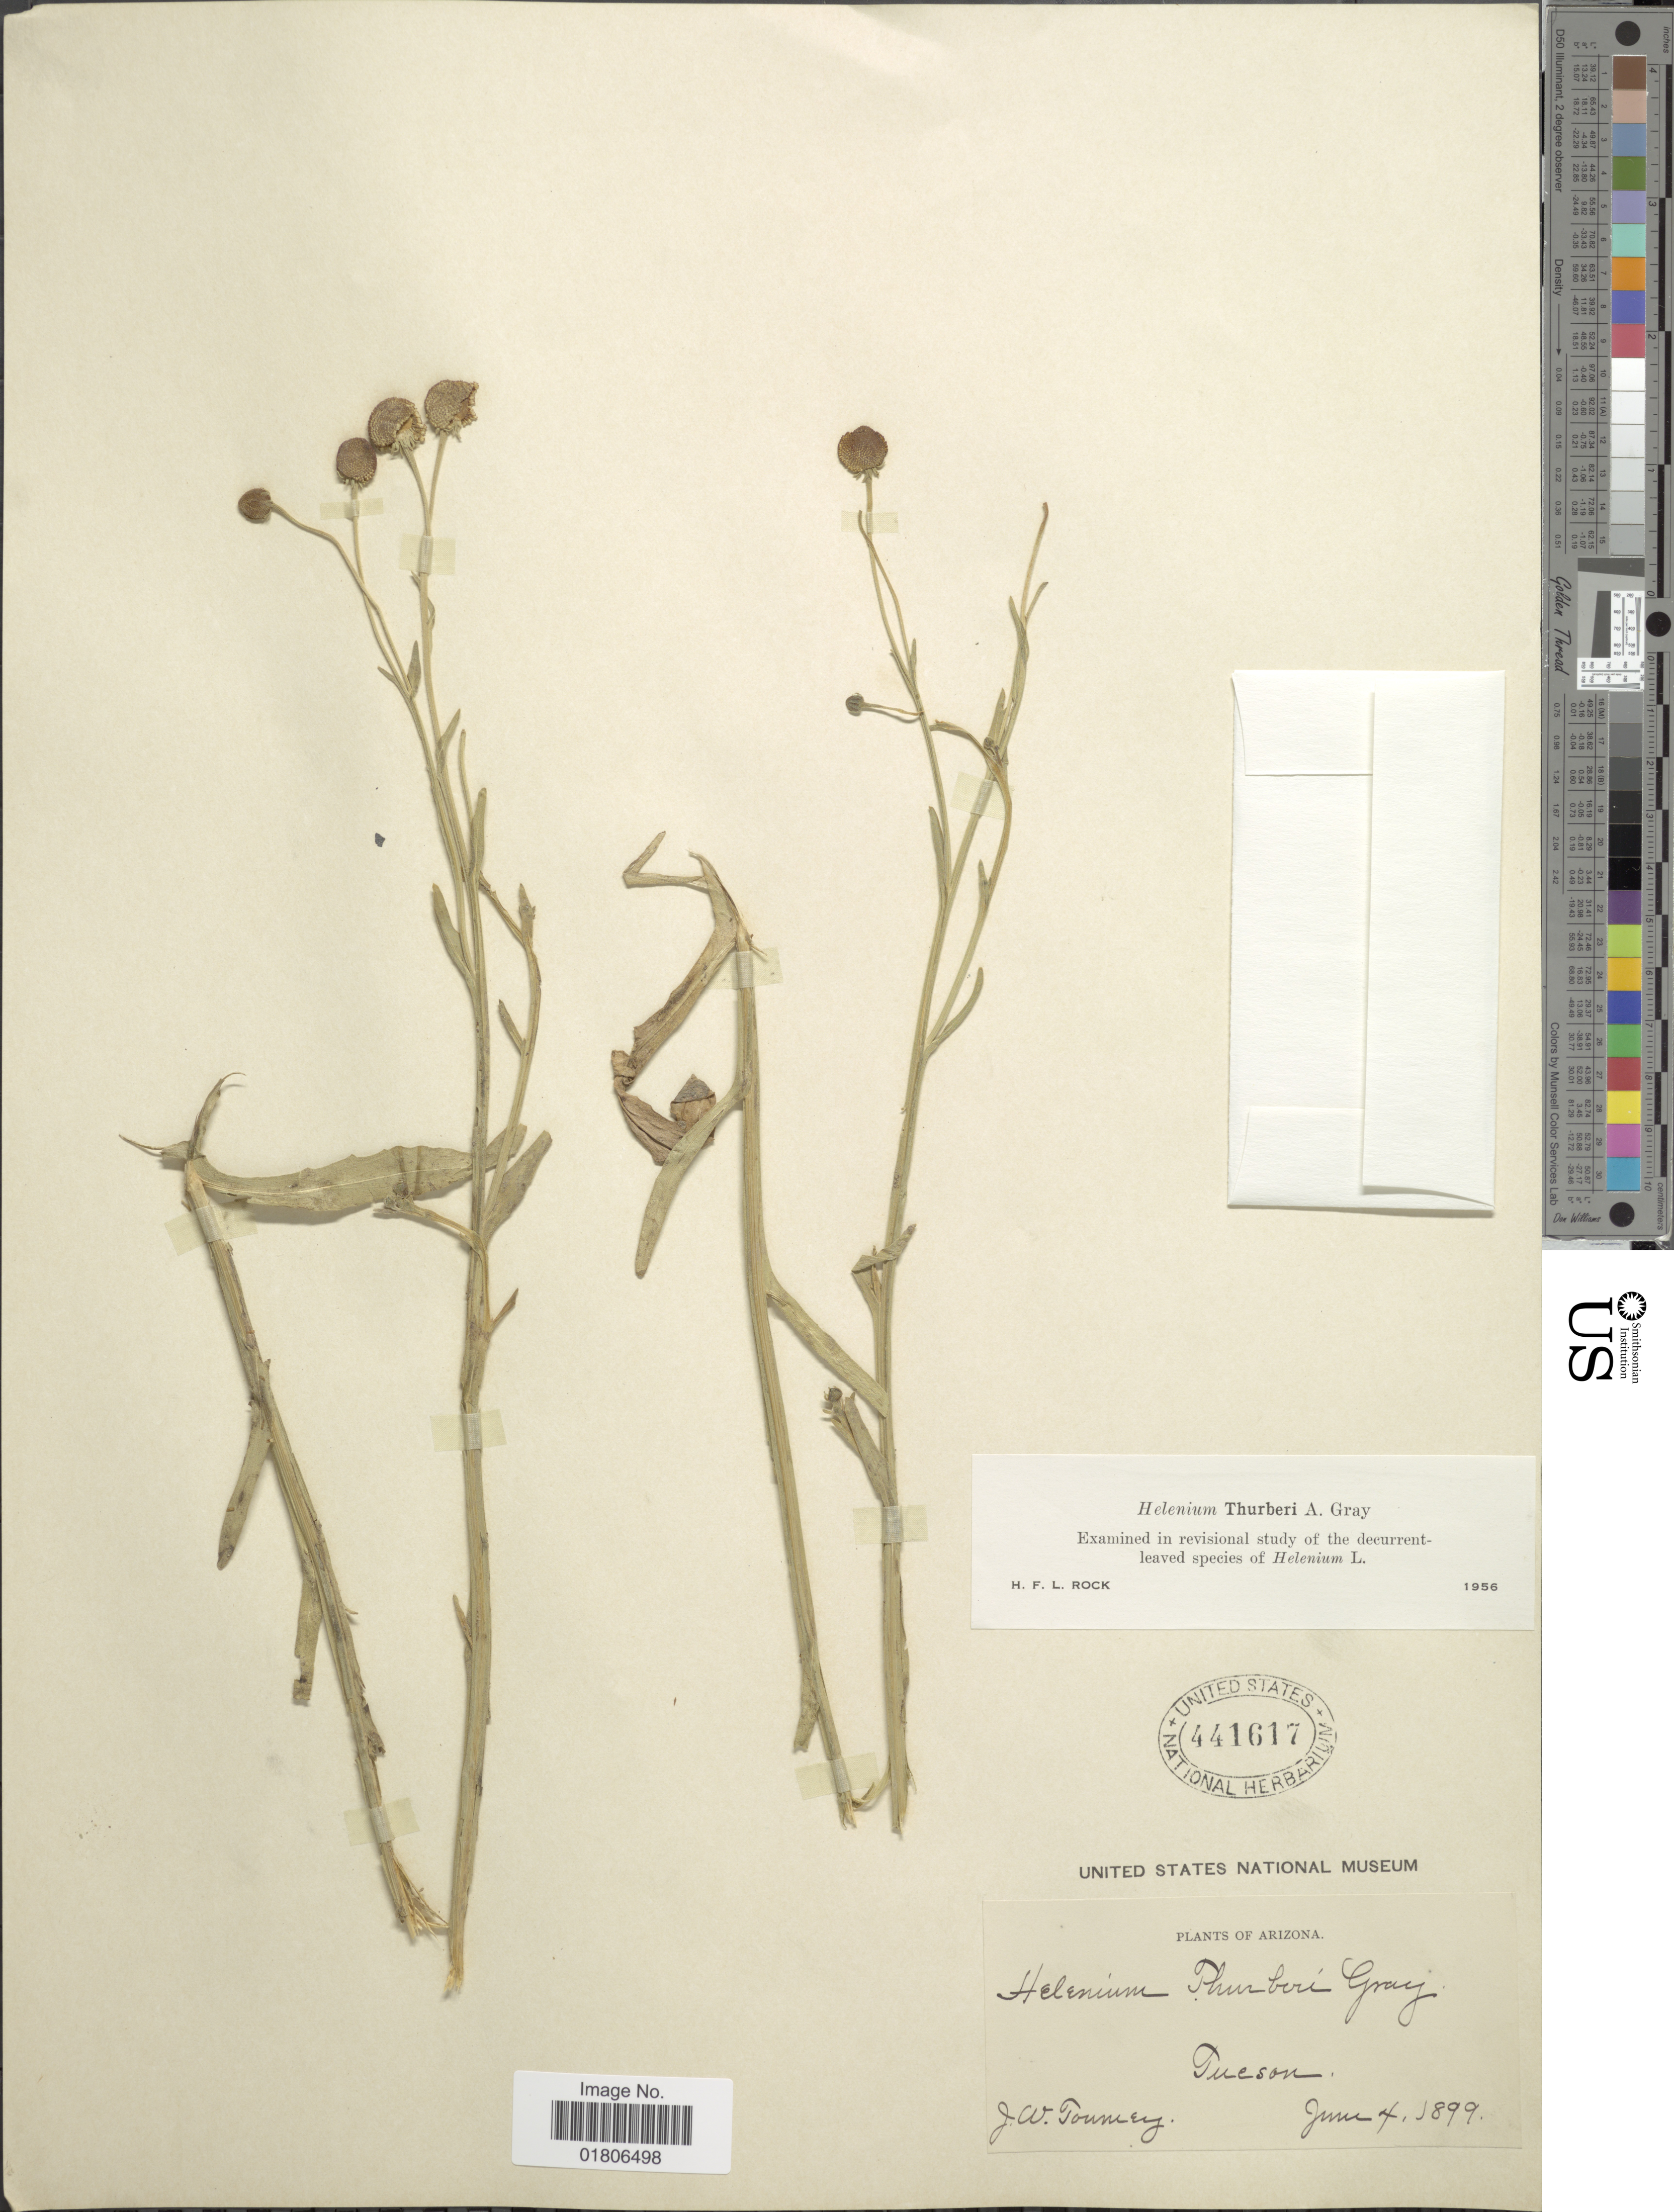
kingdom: Plantae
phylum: Tracheophyta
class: Magnoliopsida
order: Asterales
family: Asteraceae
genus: Helenium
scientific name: Helenium thurberi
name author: A. Gray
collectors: J. W. Toumey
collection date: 1899-06-04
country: United States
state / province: Arizona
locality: Tucson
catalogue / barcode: US 441617